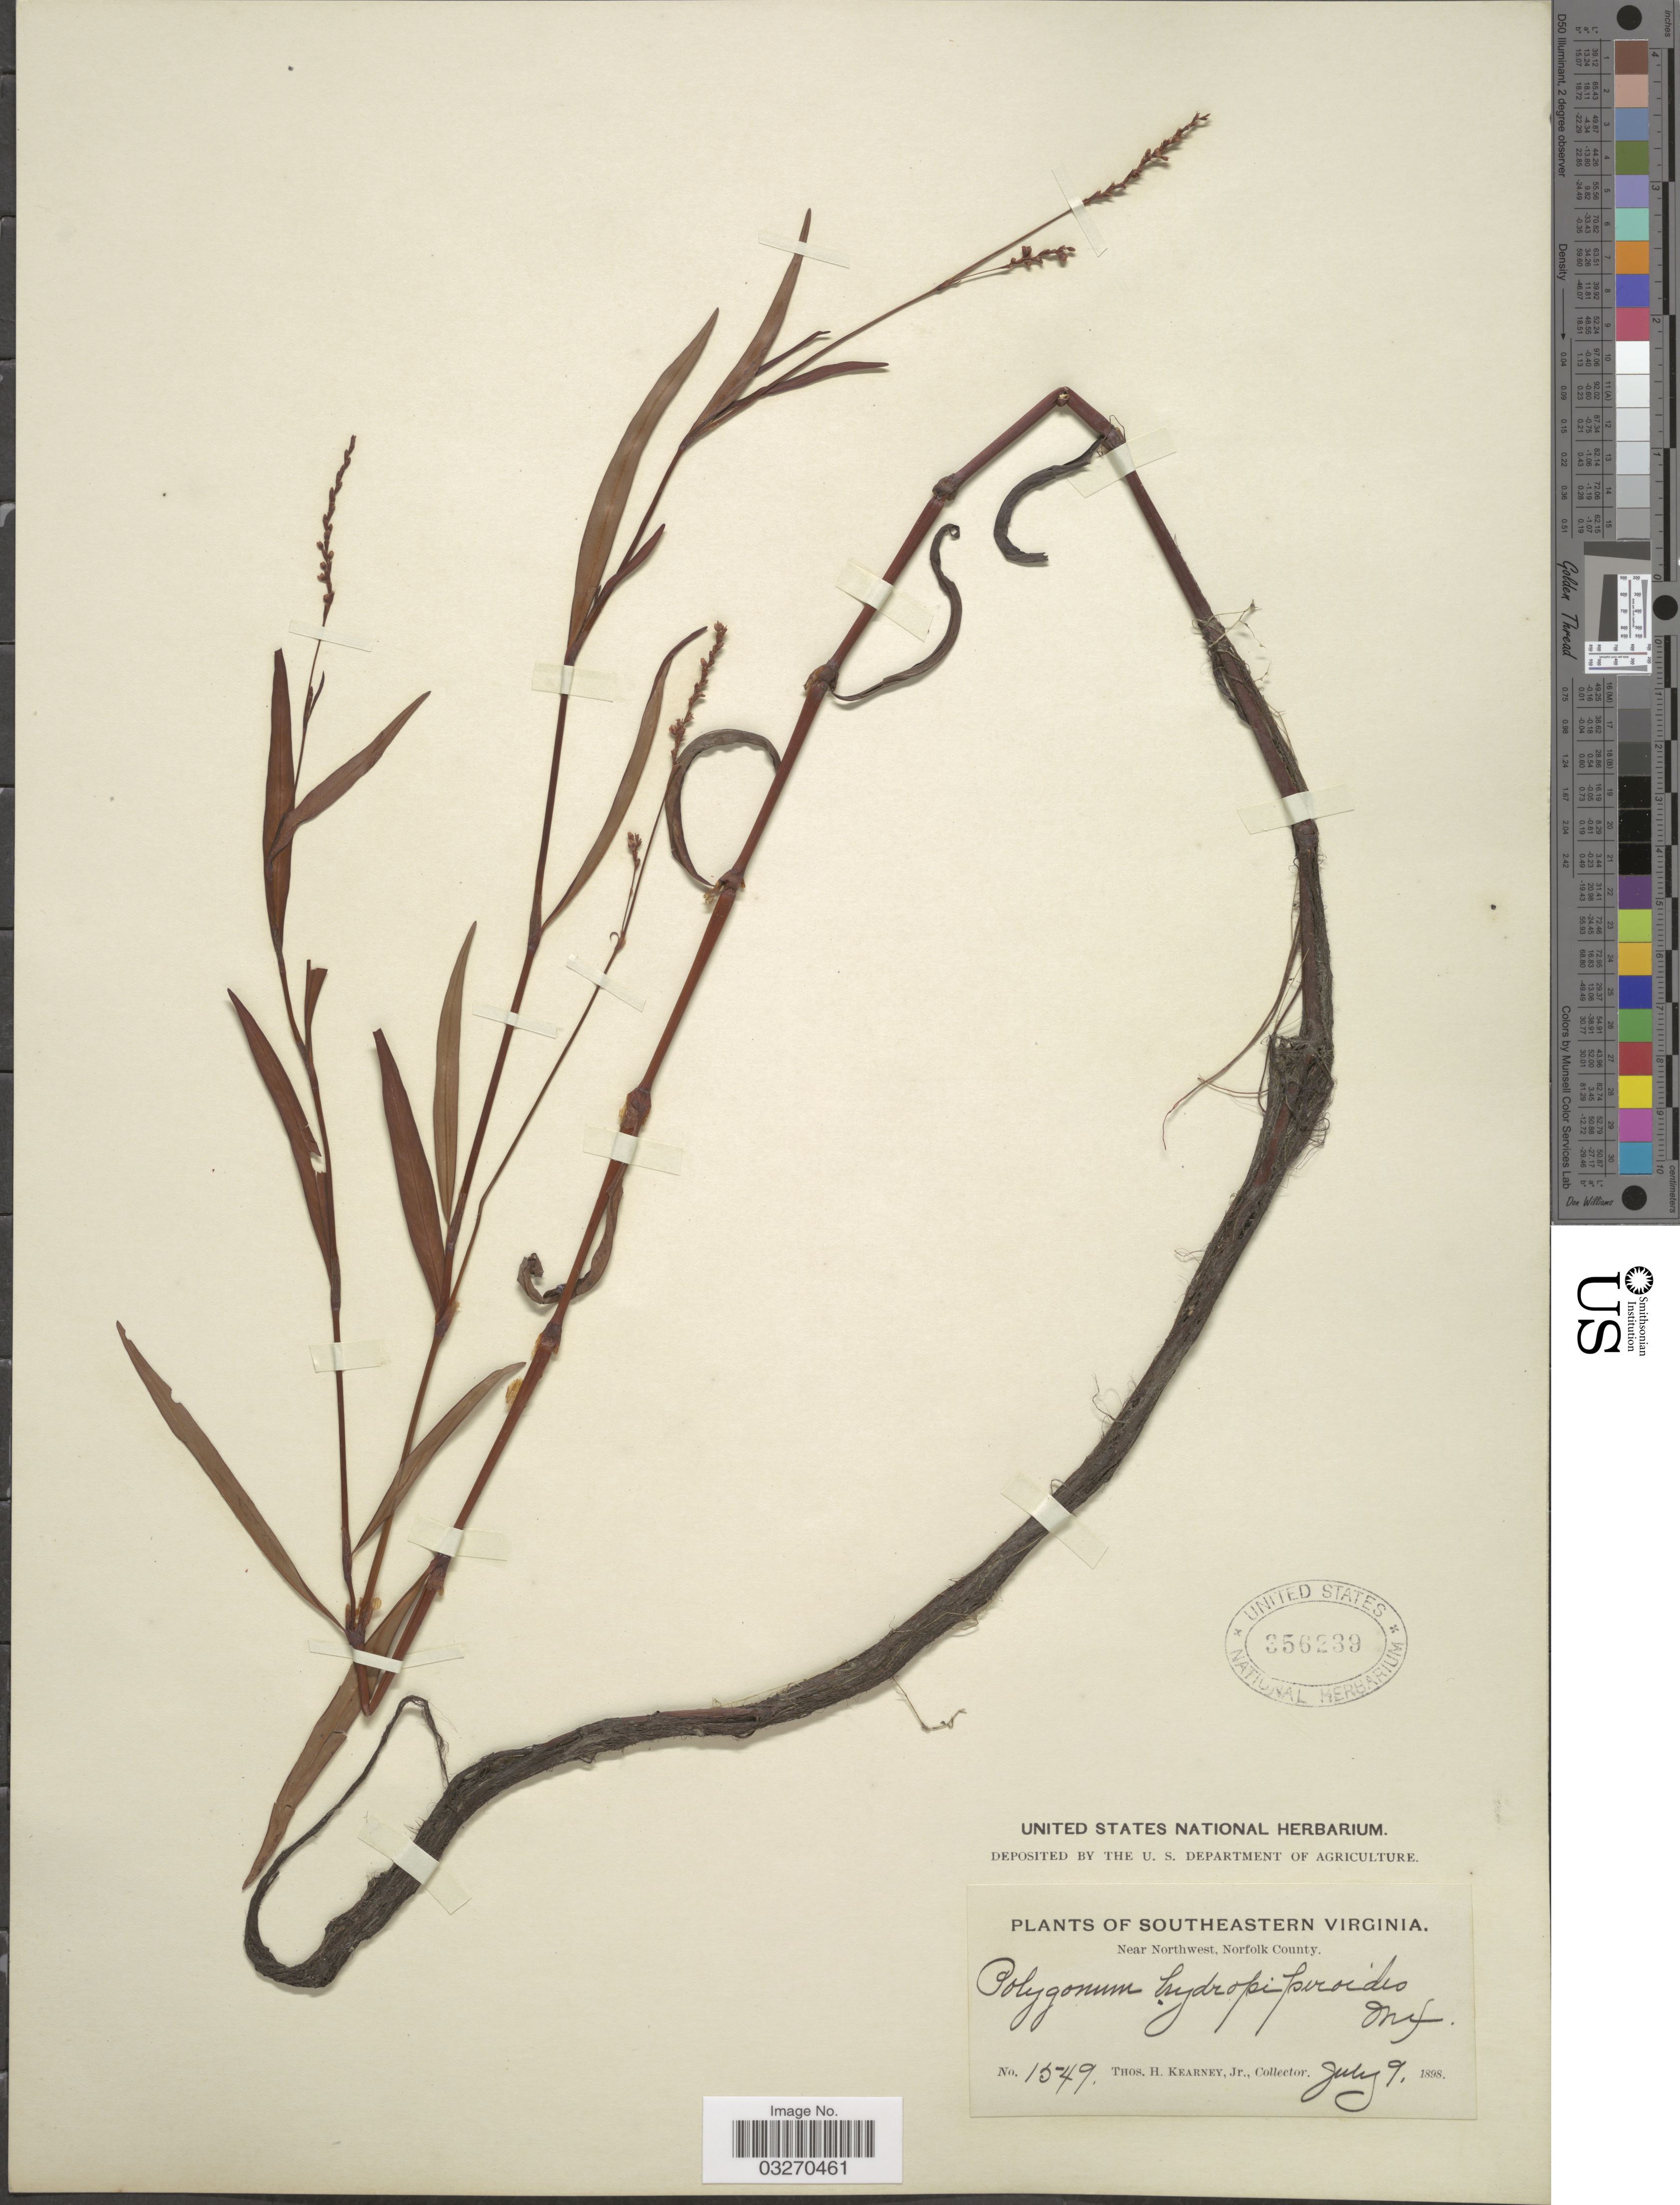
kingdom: Plantae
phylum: Tracheophyta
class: Magnoliopsida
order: Caryophyllales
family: Polygonaceae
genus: Persicaria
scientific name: Persicaria hydropiperoides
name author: (Michx.) Small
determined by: Atha, D. E.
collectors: T. H. Kearney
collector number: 1549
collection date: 1898-07-09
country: United States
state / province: Virginia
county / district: City of Chesapeake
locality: Southeastern Virginia. Near Northwest, Norfolk County.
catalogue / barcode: US 356239